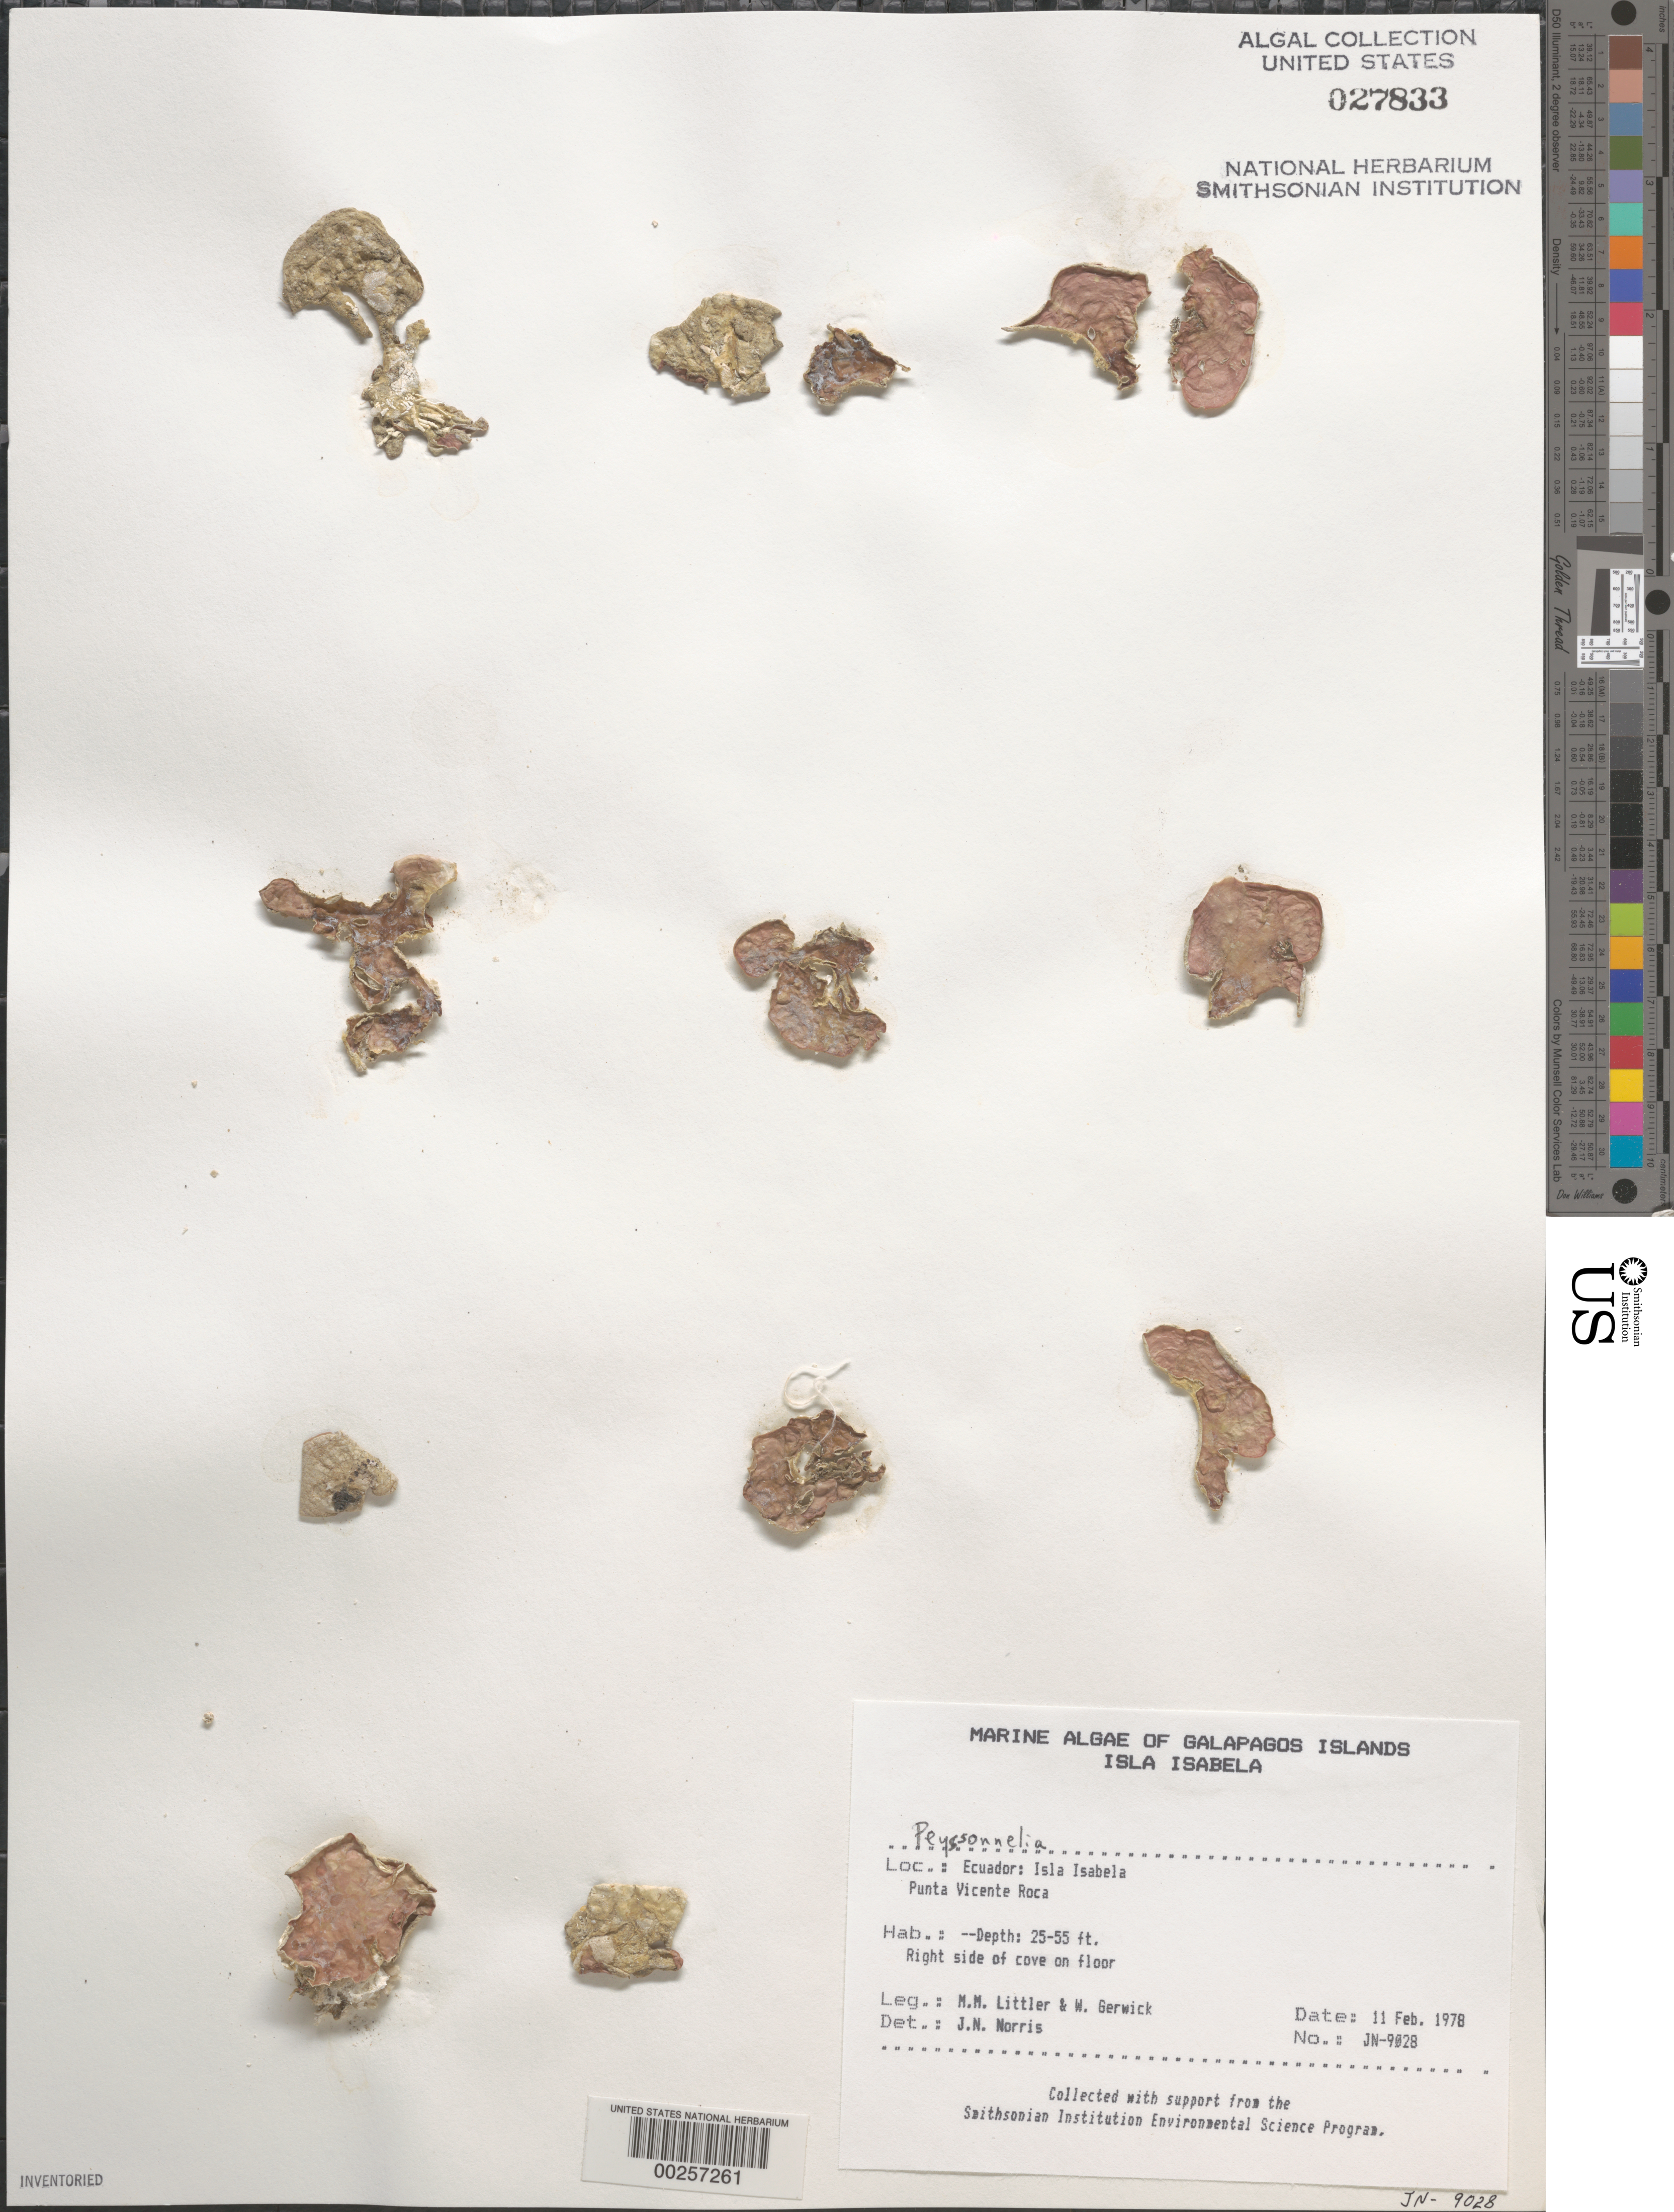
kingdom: Plantae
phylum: Rhodophyta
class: Florideophyceae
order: Peyssonneliales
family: Peyssonneliaceae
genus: Peyssonnelia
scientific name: Peyssonnelia sp.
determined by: Norris, James N.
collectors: M. M. Littler & W. Gerwick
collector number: Jn-9028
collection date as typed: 11 Feb 1978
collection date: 1978-02-11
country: Ecuador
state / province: Colón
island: Isabela [Albemarle]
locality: Punta Vicente Roca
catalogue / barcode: US 27833